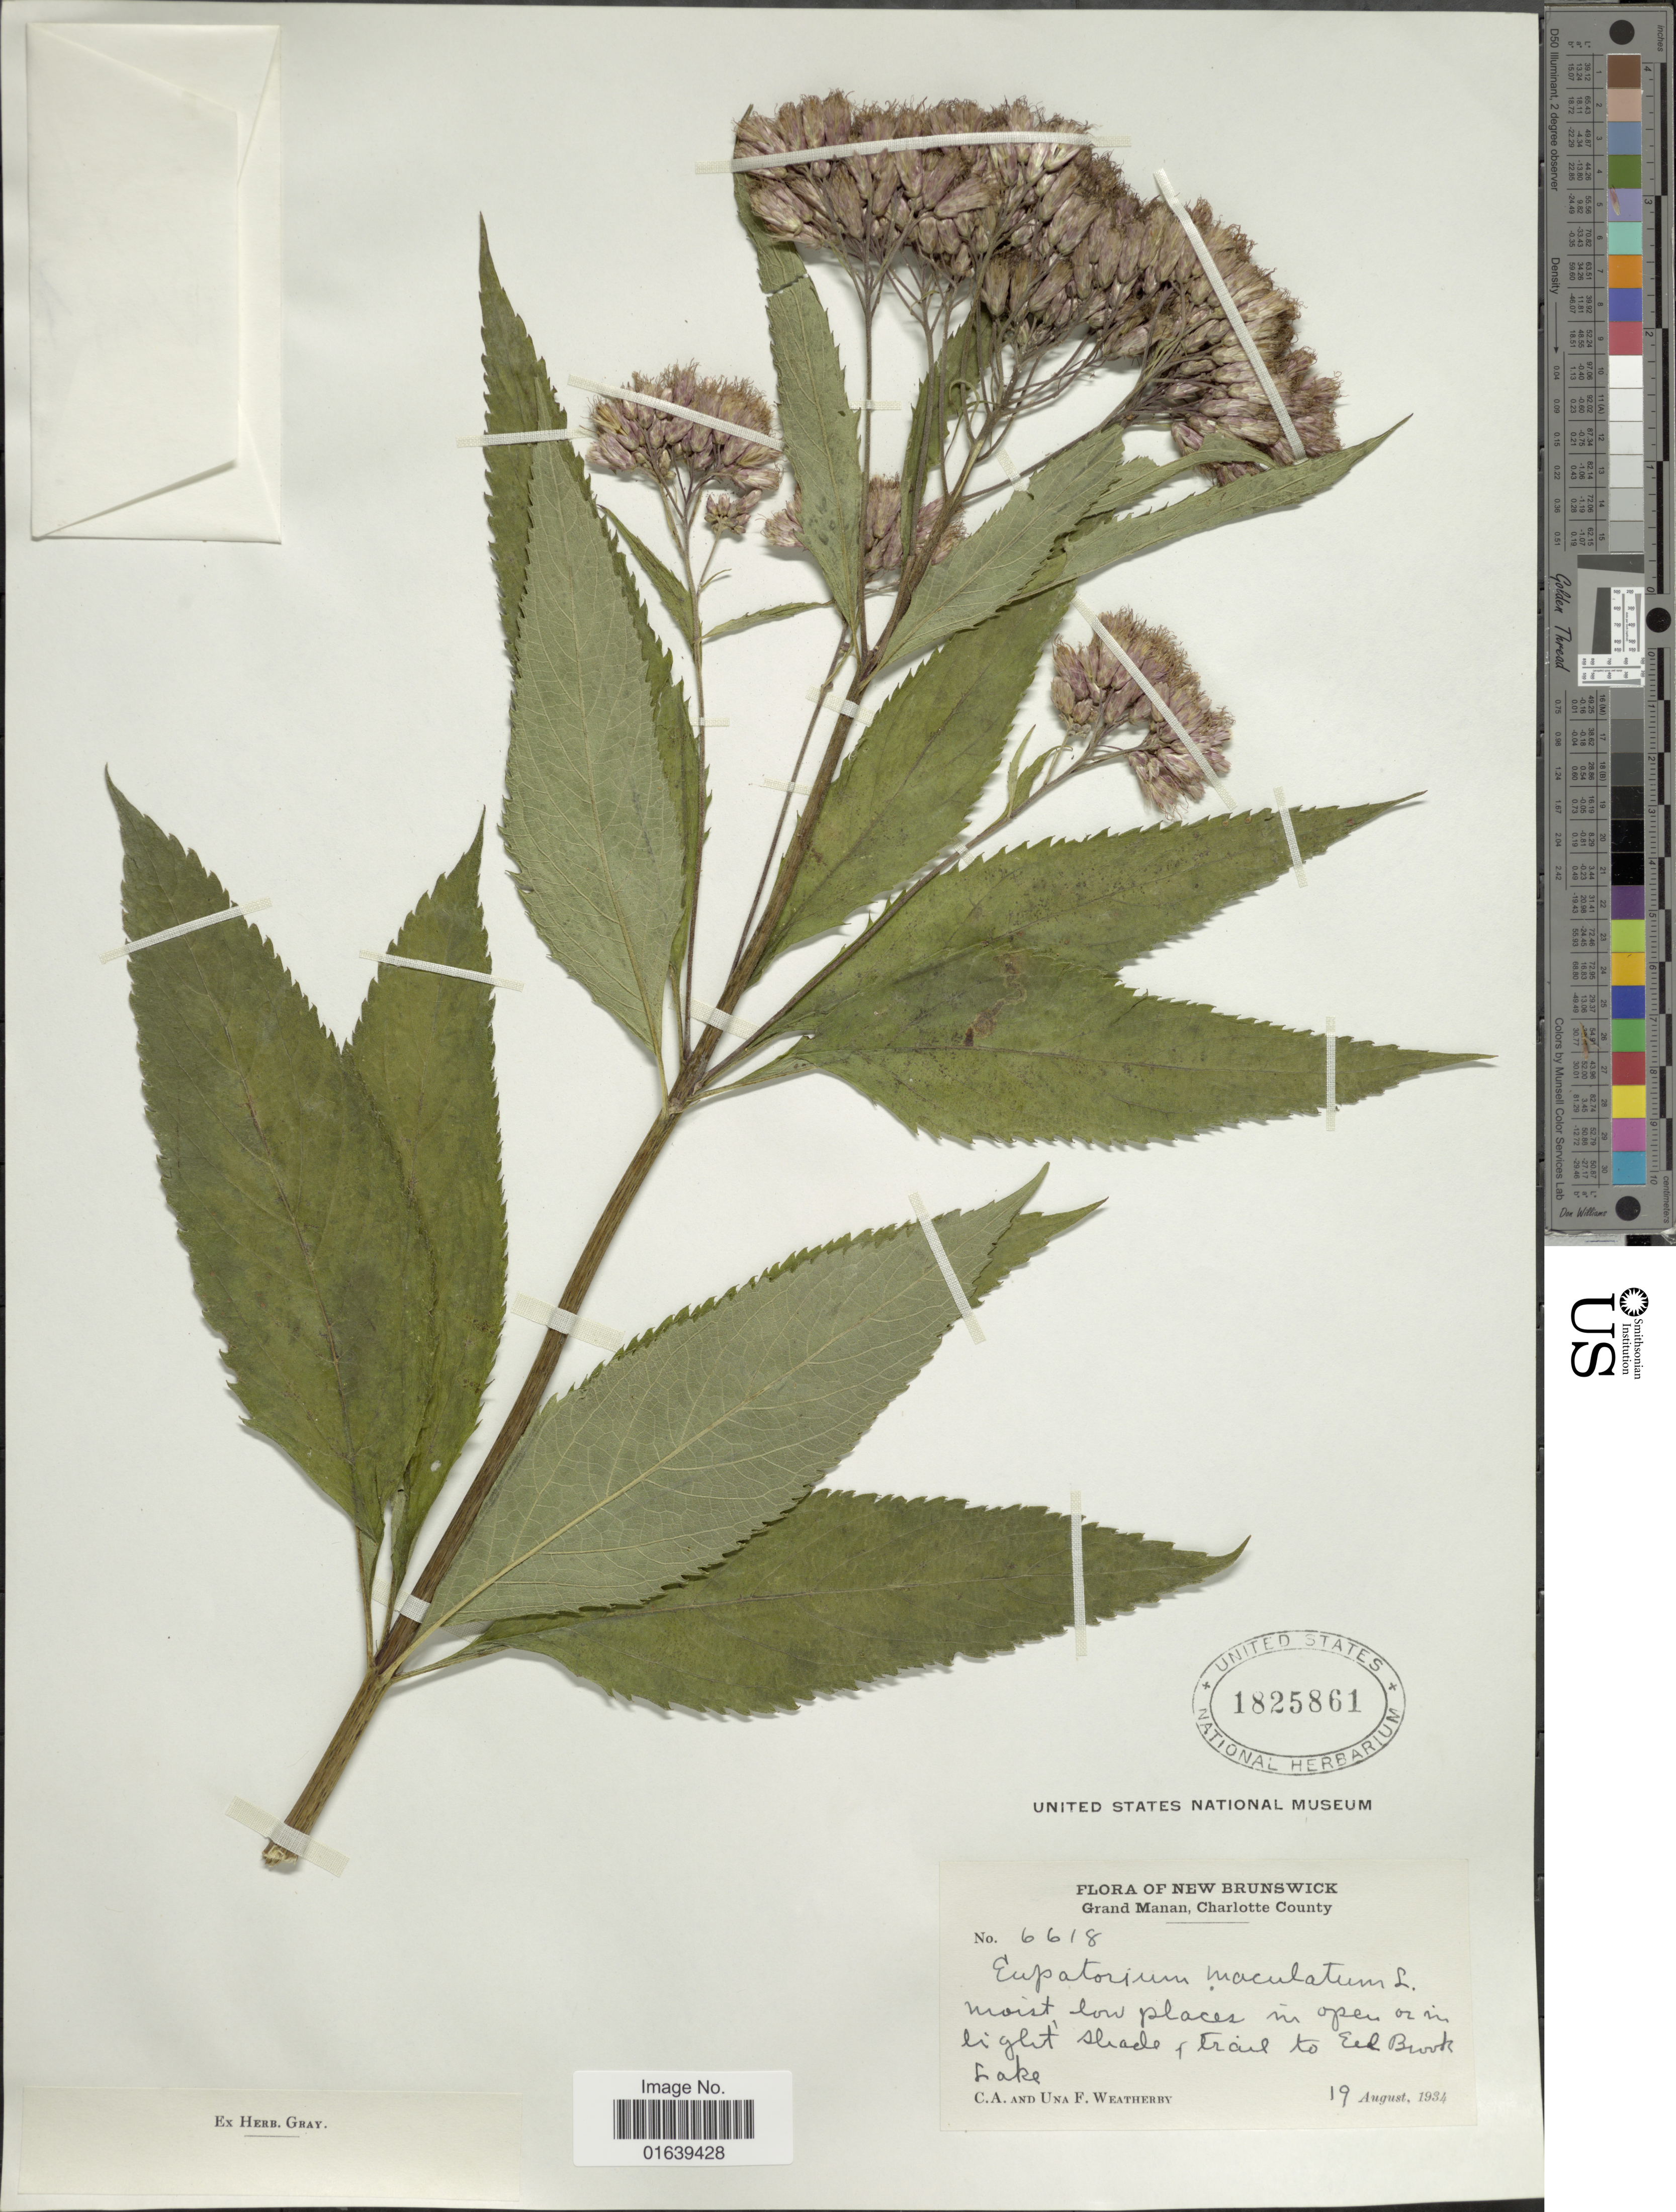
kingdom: Plantae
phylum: Tracheophyta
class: Magnoliopsida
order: Asterales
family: Asteraceae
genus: Eupatorium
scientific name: Eupatorium maculatum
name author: L.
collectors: C. A. Weatherby & U. L. Weatherby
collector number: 6618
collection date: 1934-08-19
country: Canada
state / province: New Brunswick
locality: New Brunswick. Grand Manan, Charlotte County. moist low places in open or in light shade, trail to Eel Brook Lake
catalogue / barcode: US 1825861